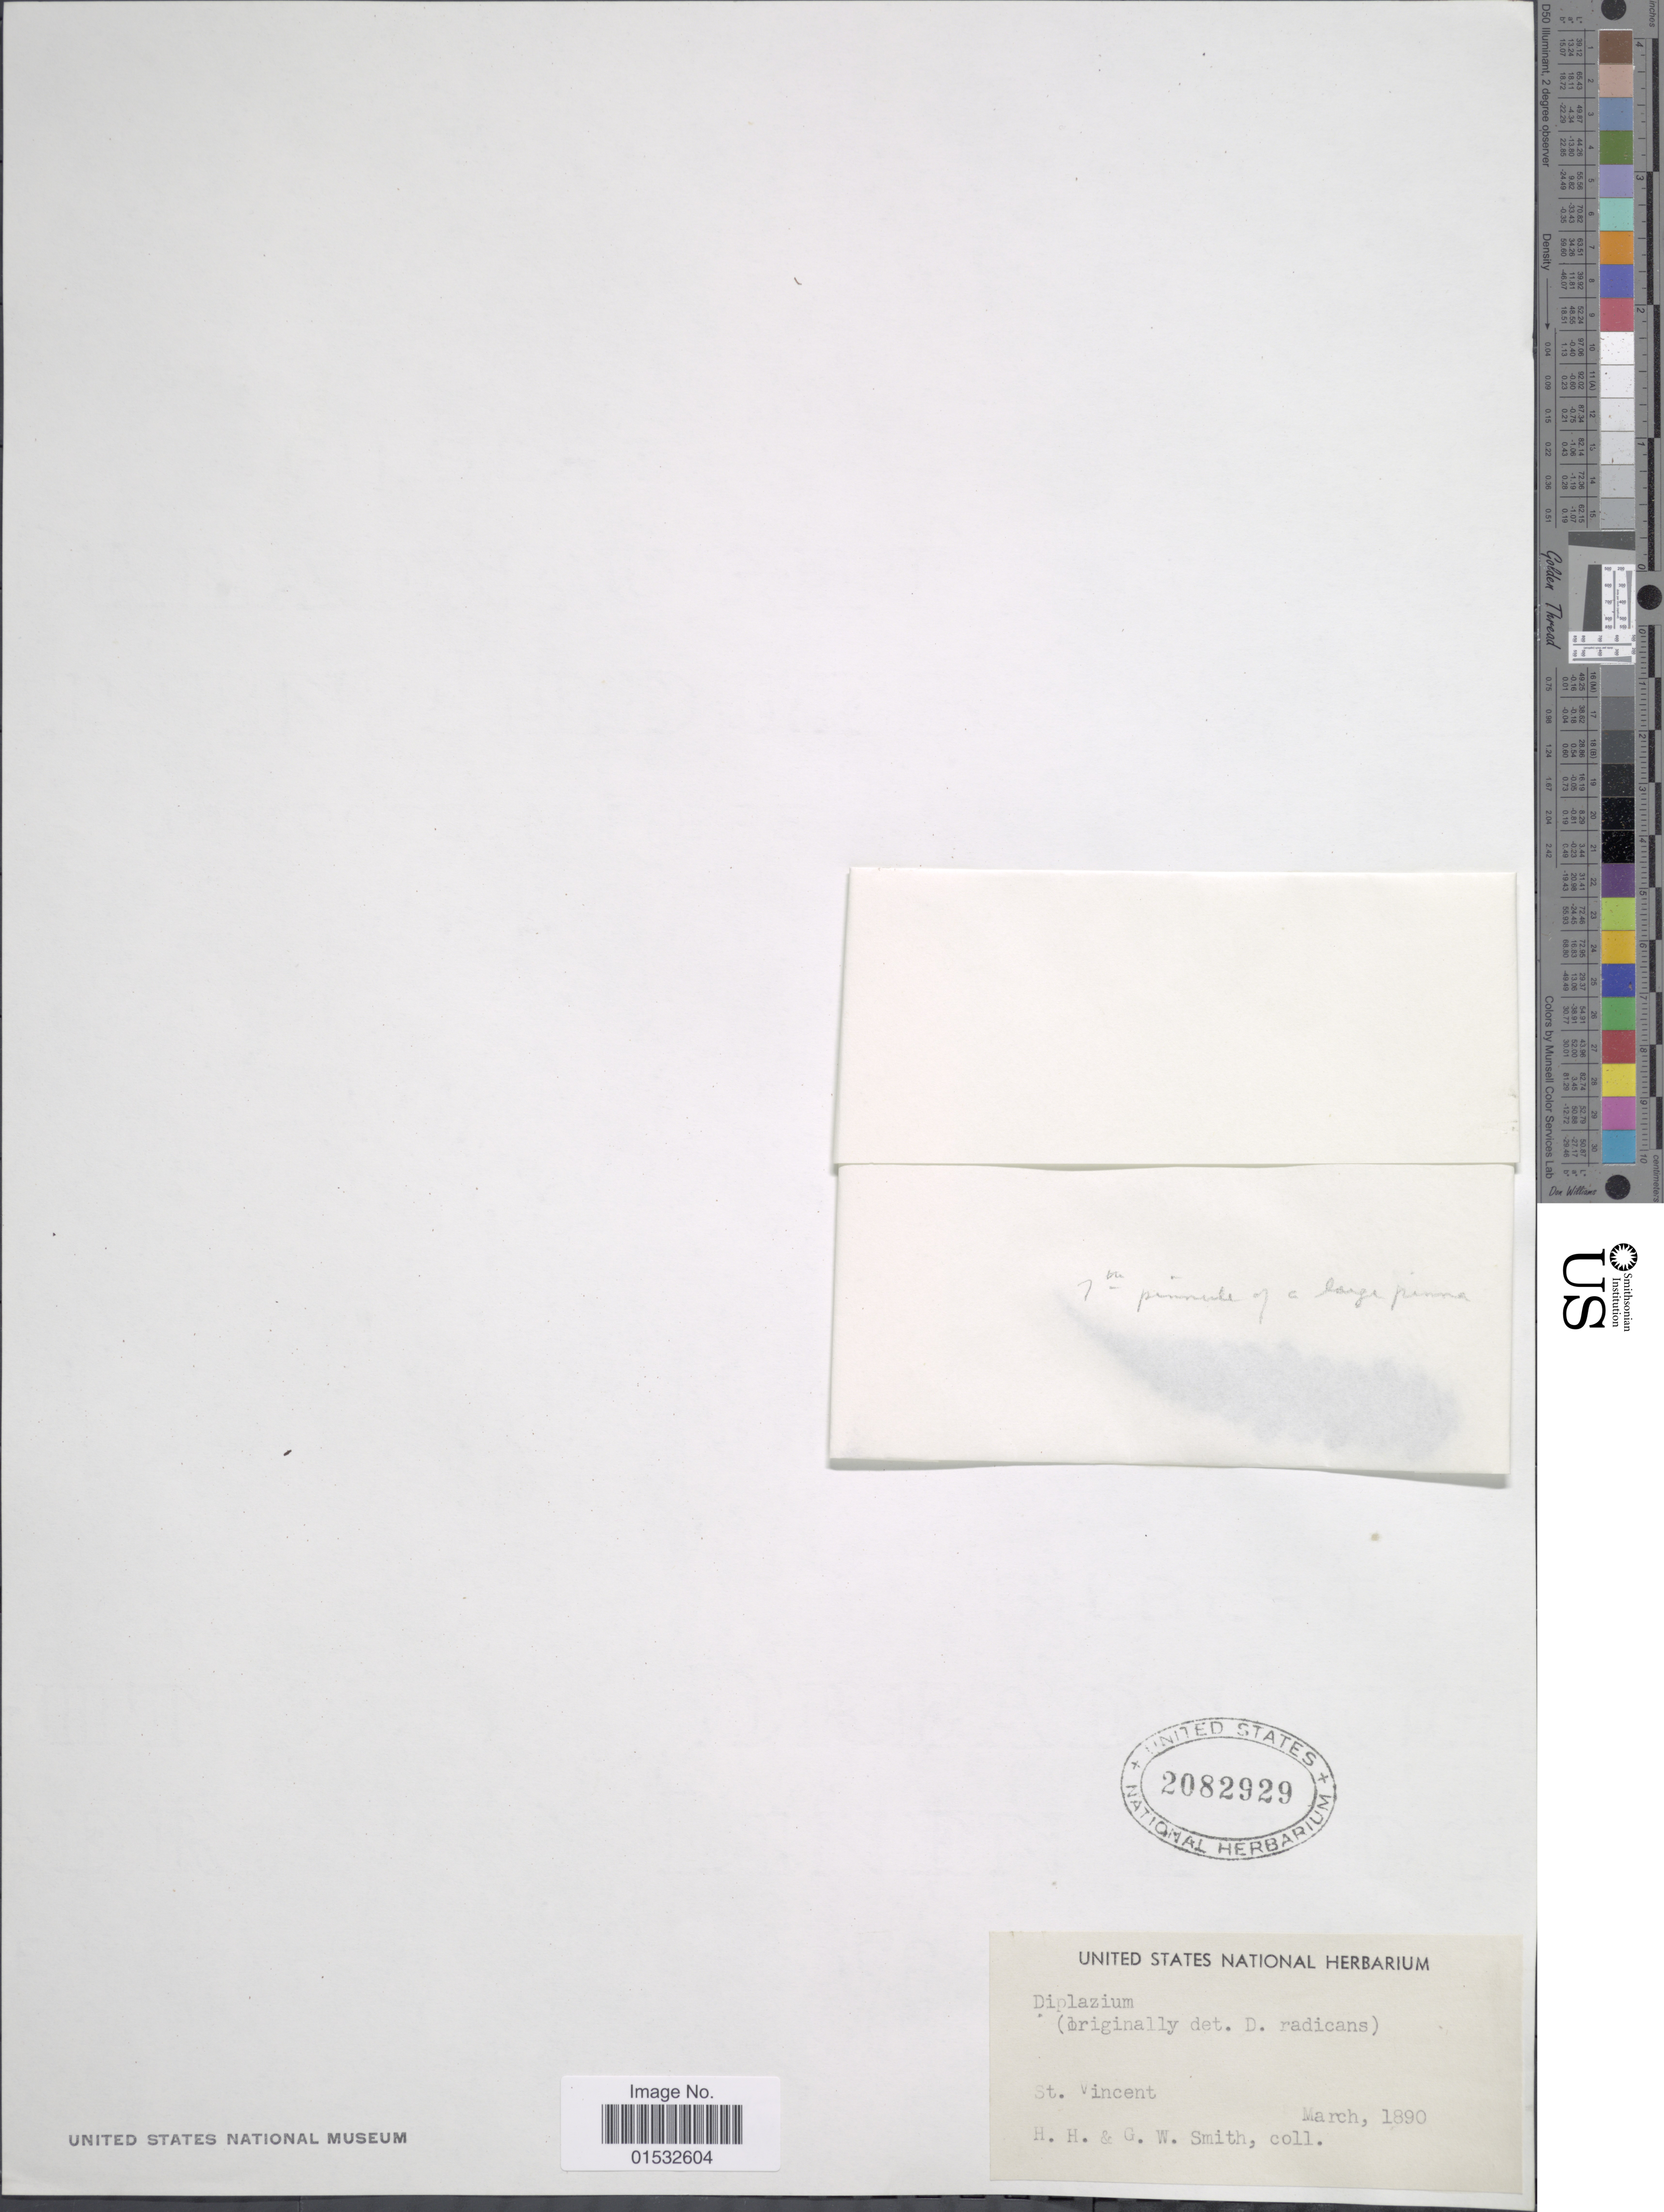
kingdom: Plantae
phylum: Tracheophyta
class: Polypodiopsida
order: Polypodiales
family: Athyriaceae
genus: Diplazium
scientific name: Diplazium sp.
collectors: H. H. Smith & G. Smith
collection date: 1890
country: St. Vincent - Grenadines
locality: St. Vincent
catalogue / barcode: US 2082929